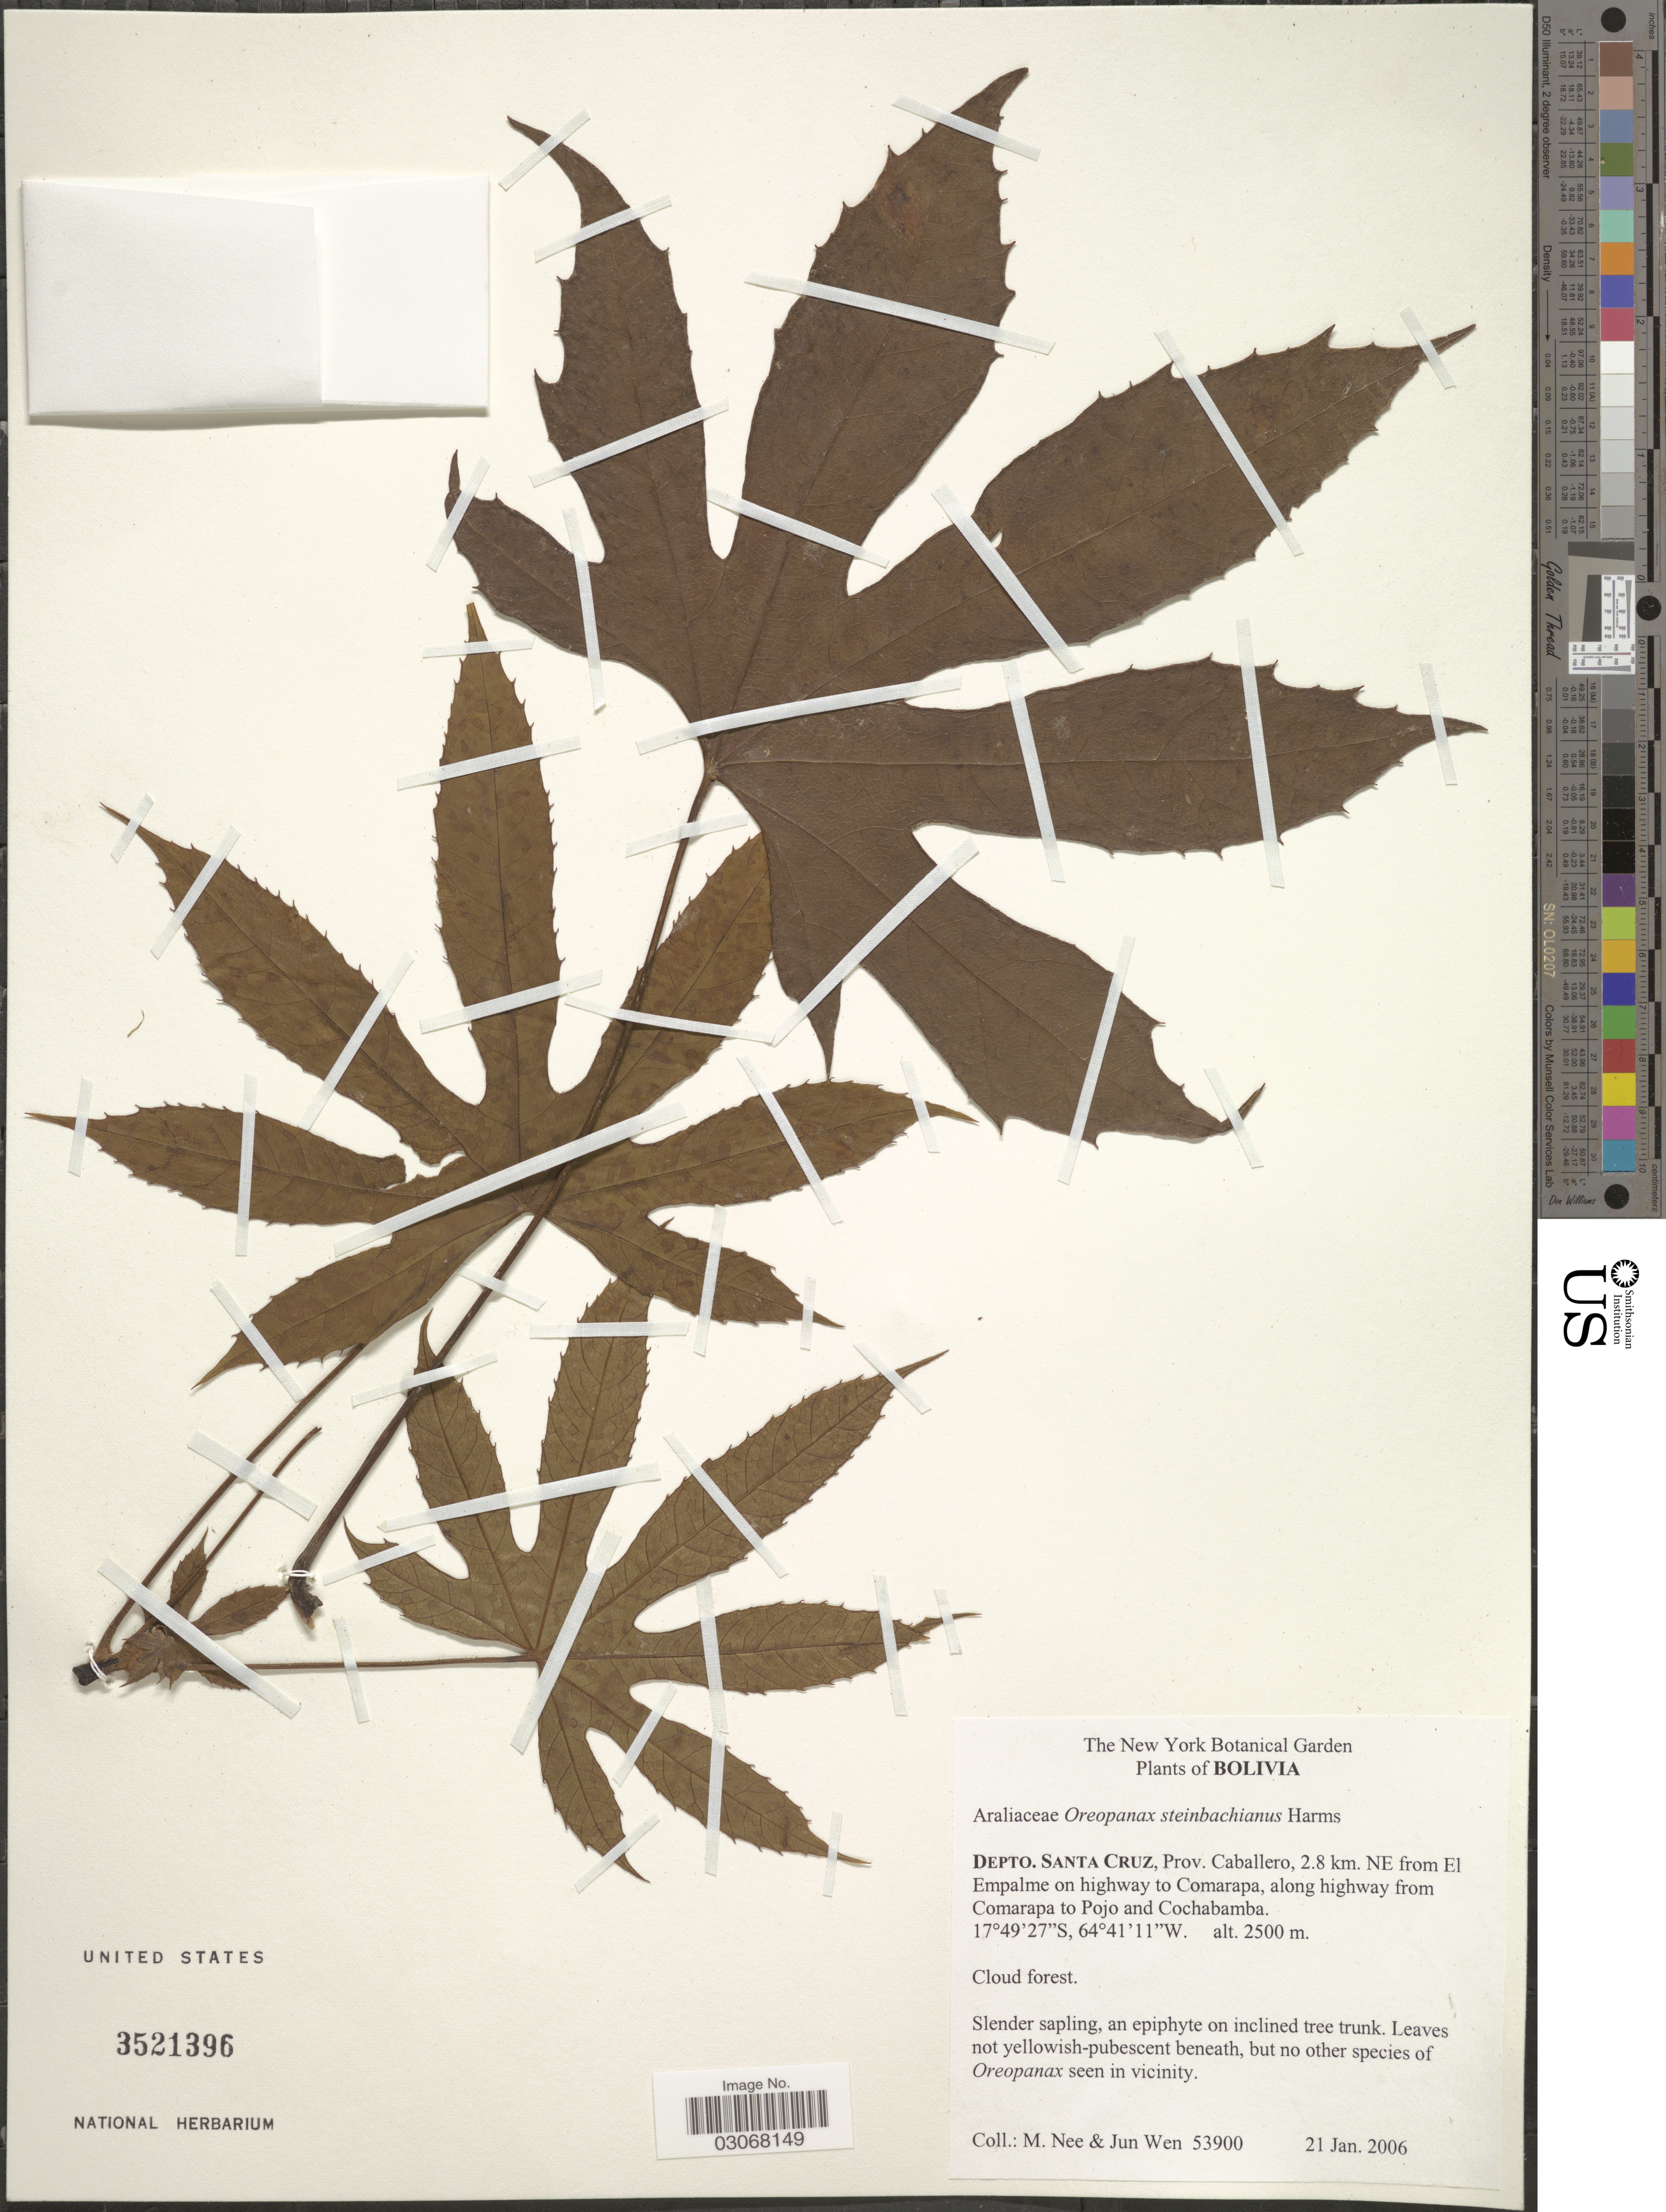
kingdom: Plantae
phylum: Tracheophyta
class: Magnoliopsida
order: Apiales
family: Araliaceae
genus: Oreopanax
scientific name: Oreopanax steinbachianus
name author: Harms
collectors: M. Nee & J. Wen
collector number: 53900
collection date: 2006-01-21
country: Bolivia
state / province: Santa Cruz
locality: Depto. Santa Cruz, Prov. Caballero, 2.8 km. NE from El Empalme on highway to Comarapa, along highway from Comarapa to Pojo and Cochabamba.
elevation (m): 2500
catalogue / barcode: US 3521396